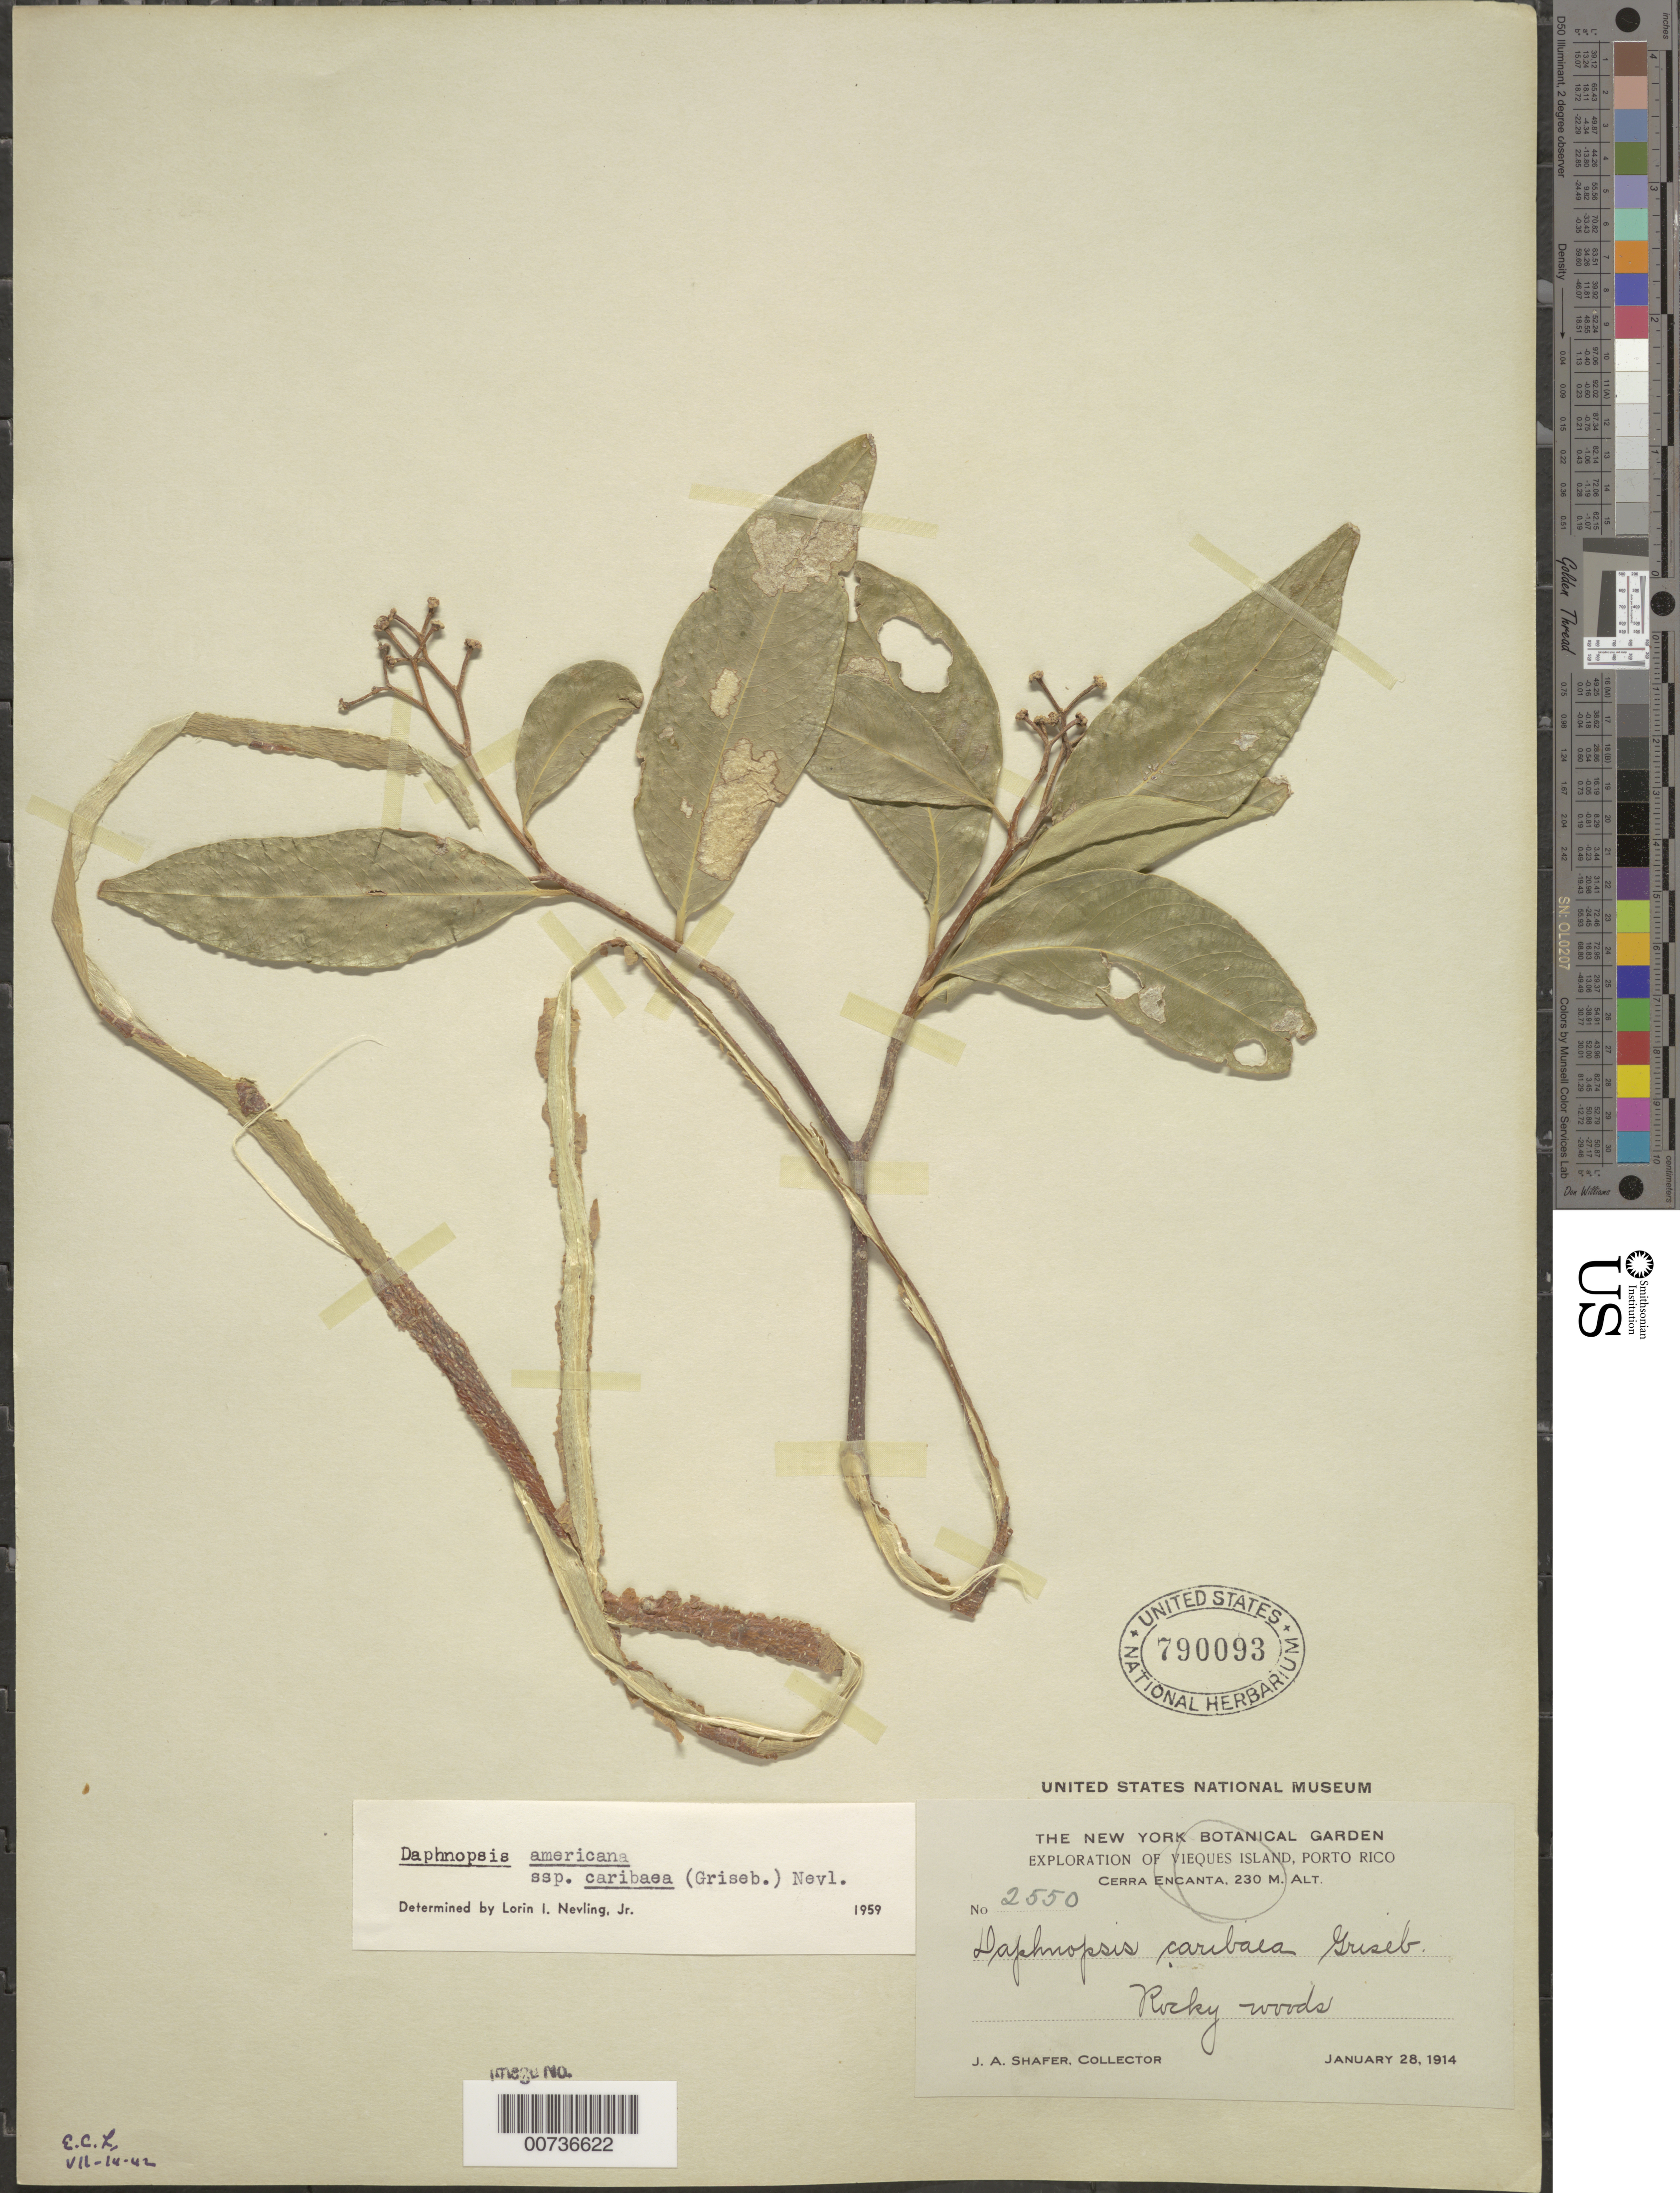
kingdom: Plantae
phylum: Tracheophyta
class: Magnoliopsida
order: Malvales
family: Thymelaeaceae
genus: Daphnopsis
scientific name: Daphnopsis americana subsp. caribaea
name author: (Griseb.) Nevling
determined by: Nevling, L. I., Jr.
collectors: J. A. Shafer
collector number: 2550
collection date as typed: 28 Jan 1914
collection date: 1914-01-28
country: Puerto Rico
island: Vieques I.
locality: Cerra Encanta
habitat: Rocky woods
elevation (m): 230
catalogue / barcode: US 790093